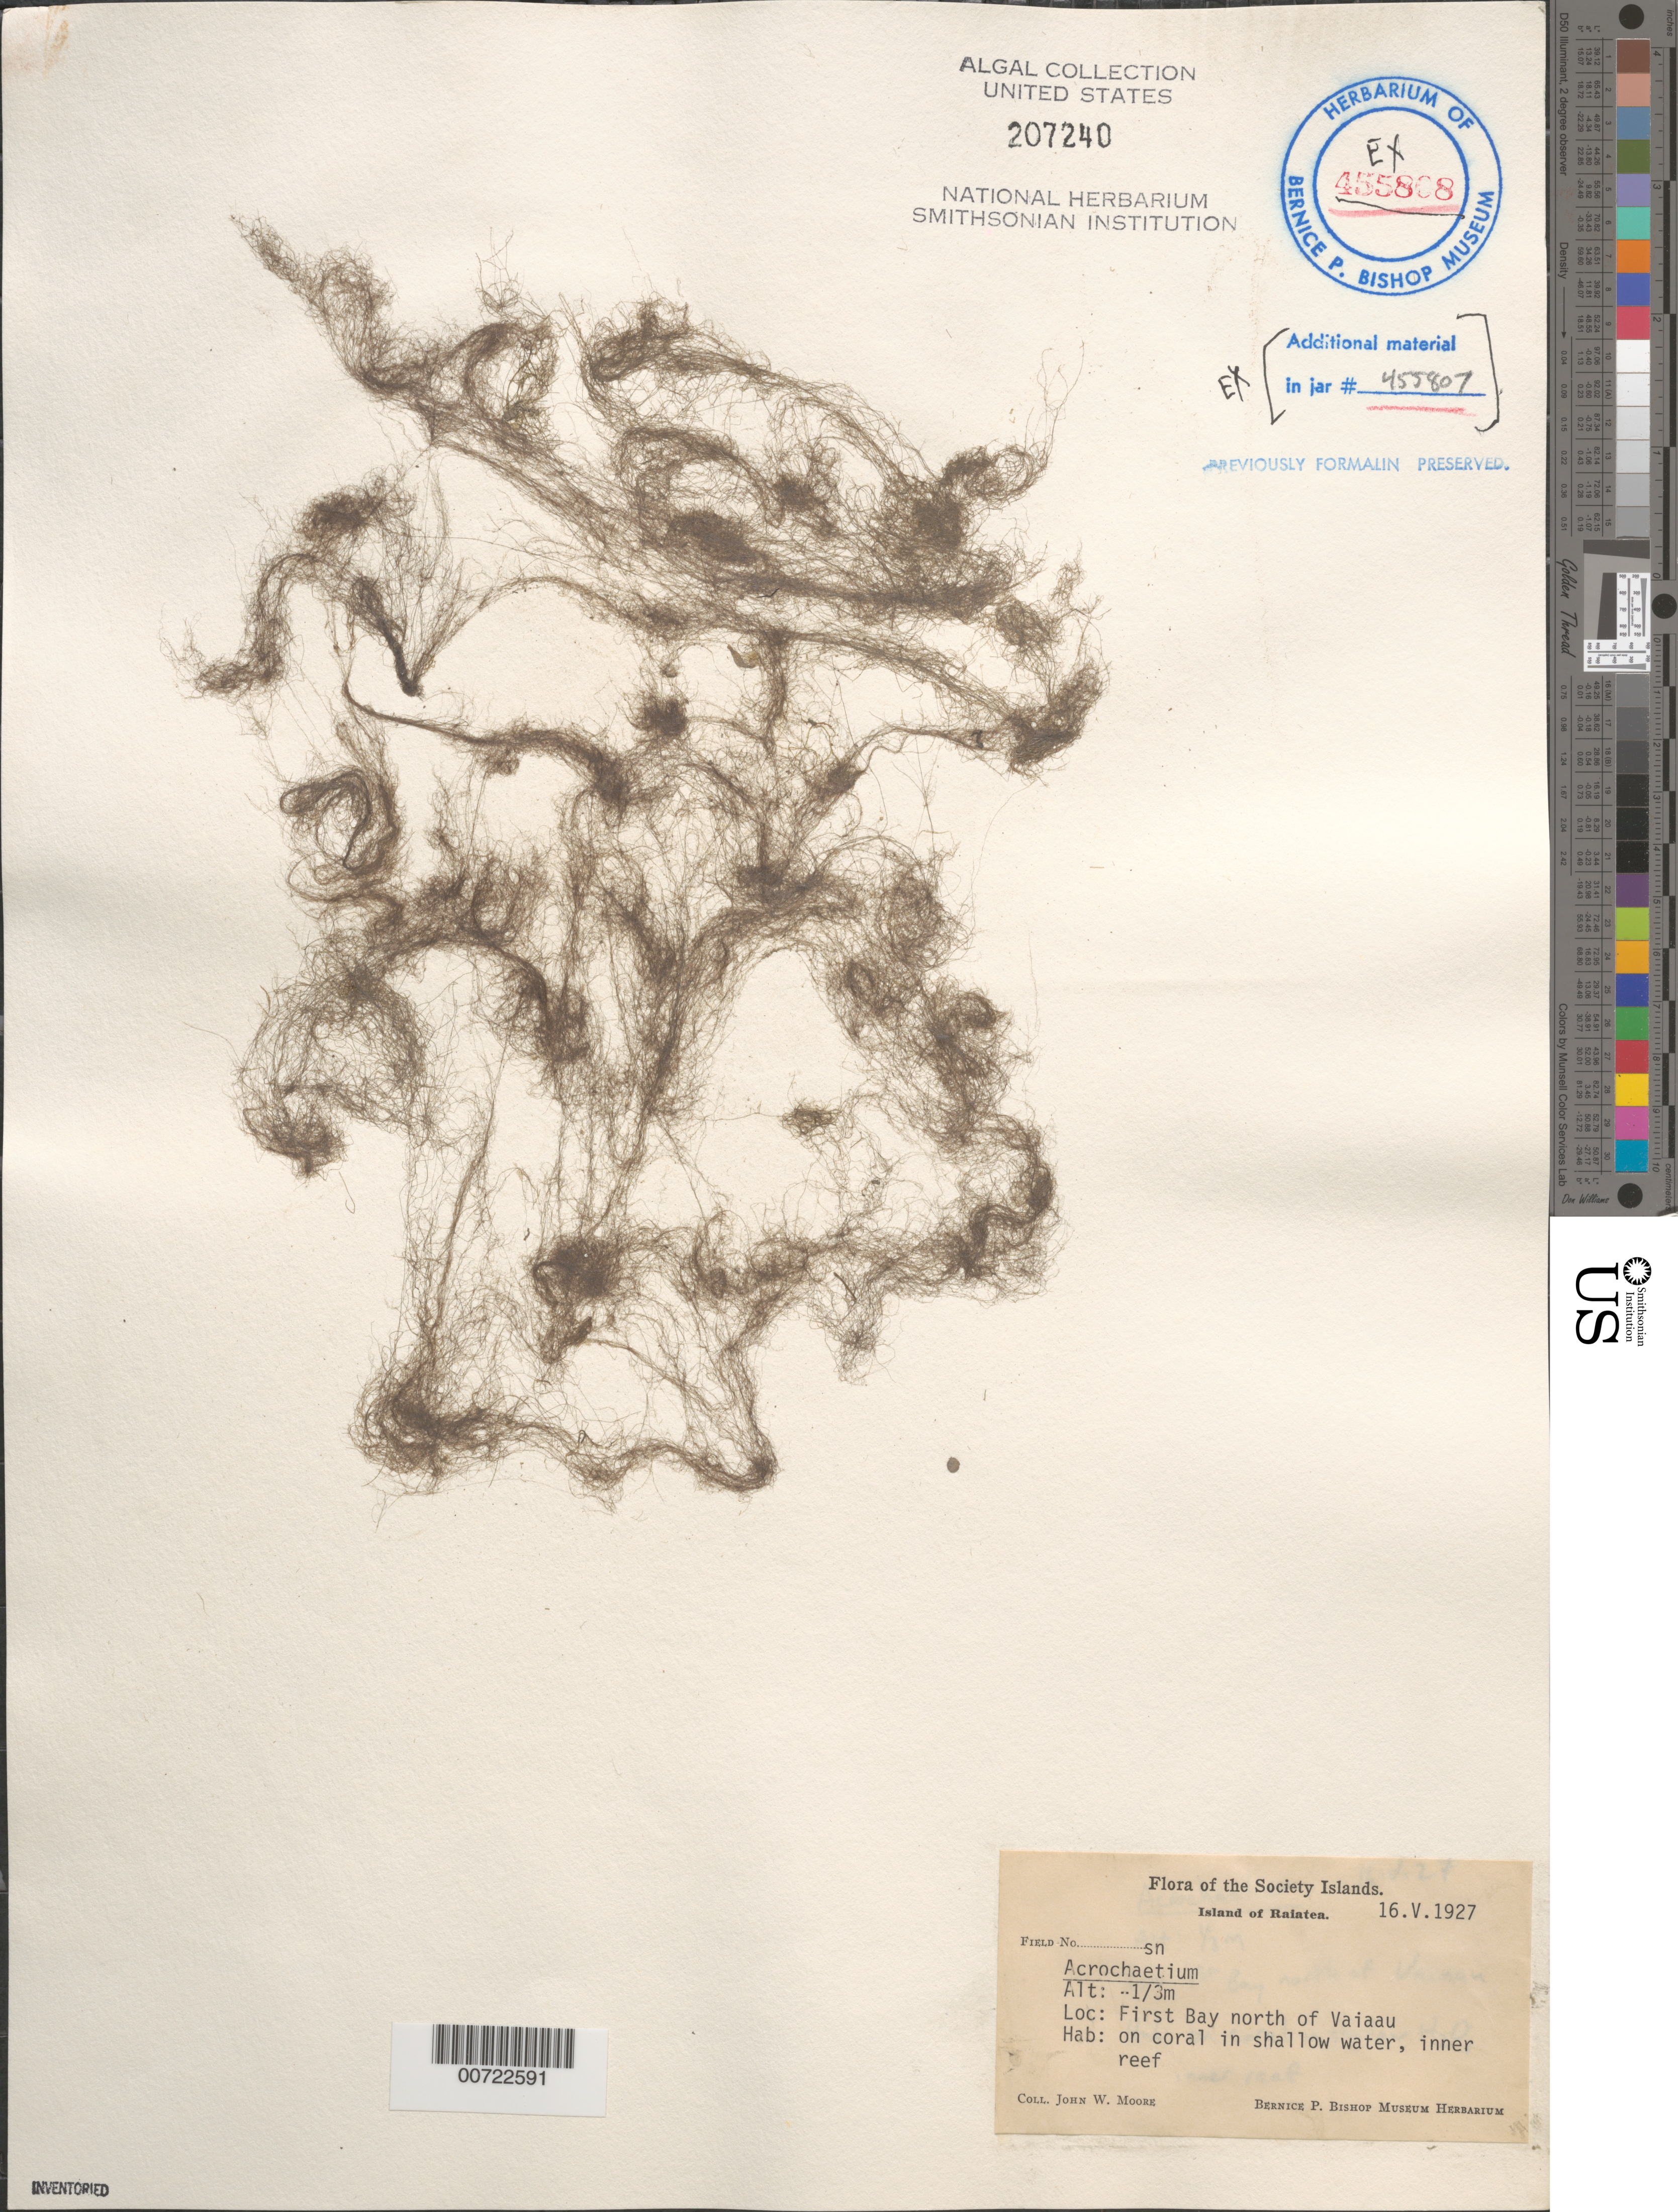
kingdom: Plantae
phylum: Rhodophyta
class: Florideophyceae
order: Acrochaetiales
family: Acrochaetiaceae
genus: Acrochaetium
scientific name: Acrochaetium sp.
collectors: J. W. Moore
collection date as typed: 16 May 1927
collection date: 1927-05-16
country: French Polynesia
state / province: Iles Sous-le-Vent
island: Raiatea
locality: First bay north of Vaiaau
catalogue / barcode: US 207240